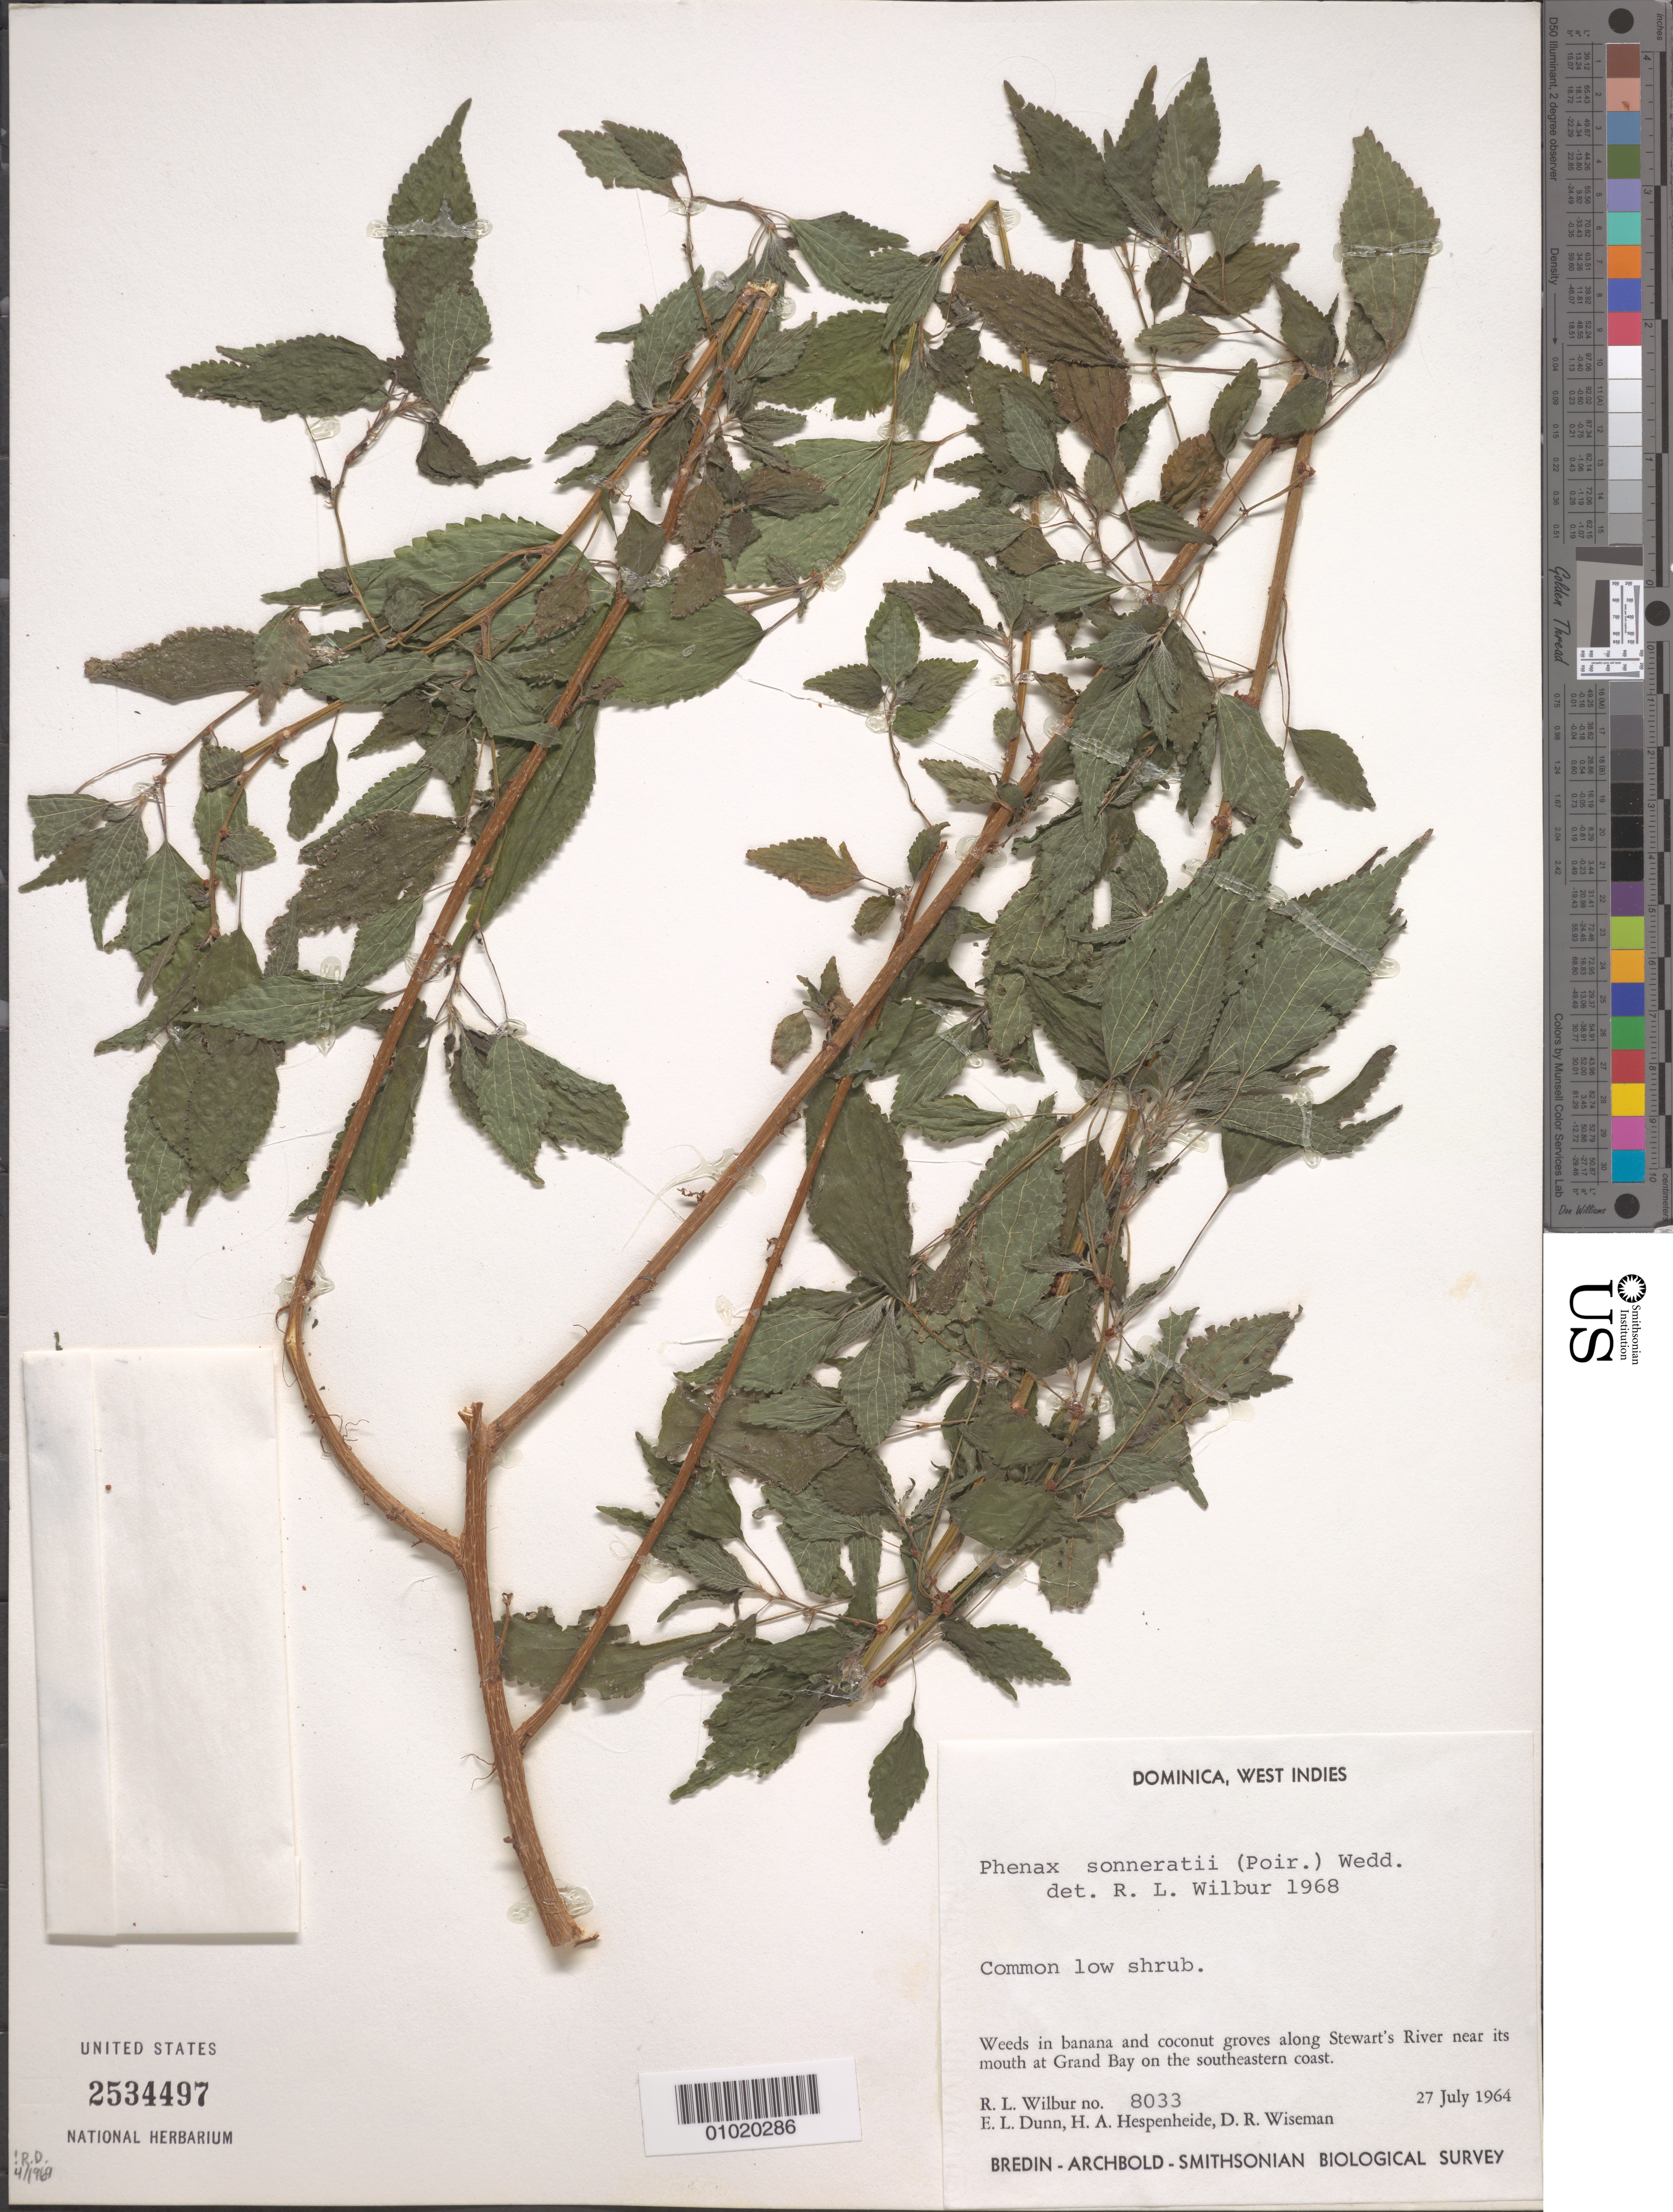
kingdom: Plantae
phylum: Tracheophyta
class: Magnoliopsida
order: Rosales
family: Urticaceae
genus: Phenax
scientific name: Phenax sonneratii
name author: (Poir.) Wedd.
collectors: R. L. Wilbur, E. Dunn, H. A. Hespenheide & D. R. Wiseman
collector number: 8033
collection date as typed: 27 Jul 1964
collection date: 1964-07-27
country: Dominica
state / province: St. Patrick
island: Dominica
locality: Weeds in banana and coconut groves along Stewart's River near its mouth at Grand Bay on the southeastern coast.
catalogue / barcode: US 2534497